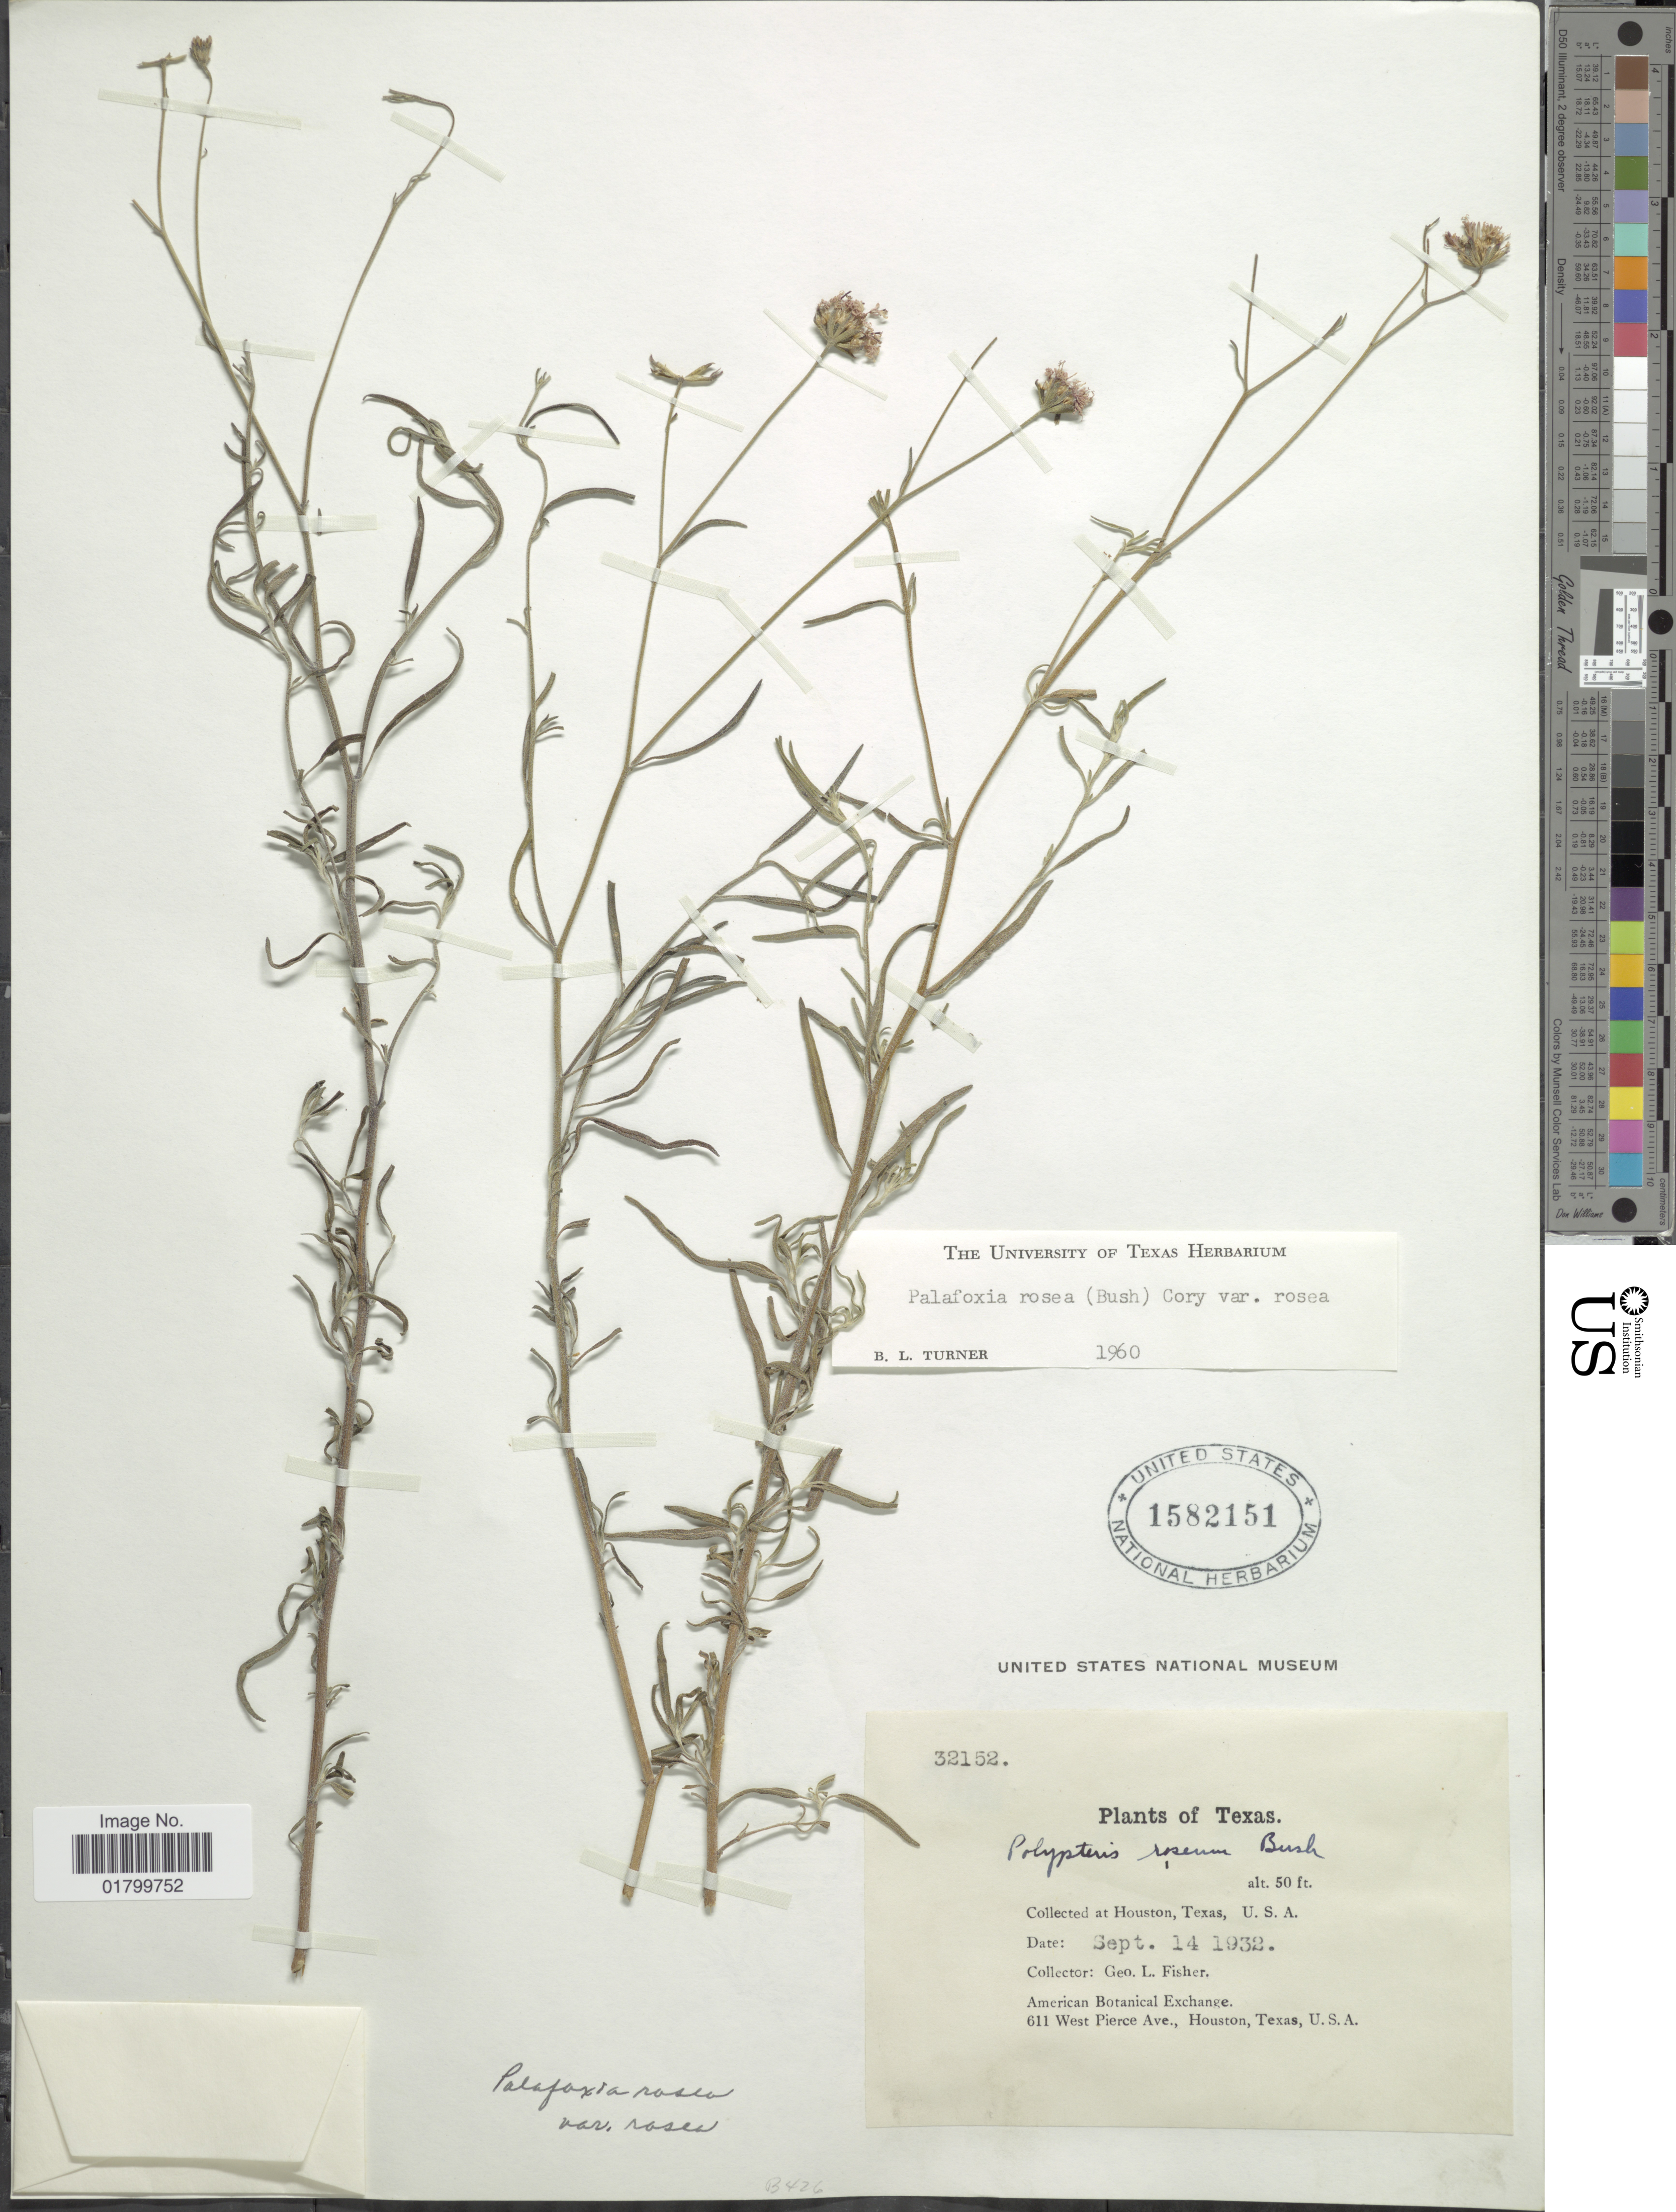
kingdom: Plantae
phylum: Tracheophyta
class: Magnoliopsida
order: Asterales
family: Asteraceae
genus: Palafoxia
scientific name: Palafoxia rosea var. rosea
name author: (Bush) Cory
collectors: G. L. Fisher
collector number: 32152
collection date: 1932-09-14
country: United States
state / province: Texas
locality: At Houston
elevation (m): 15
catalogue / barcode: US 1582151